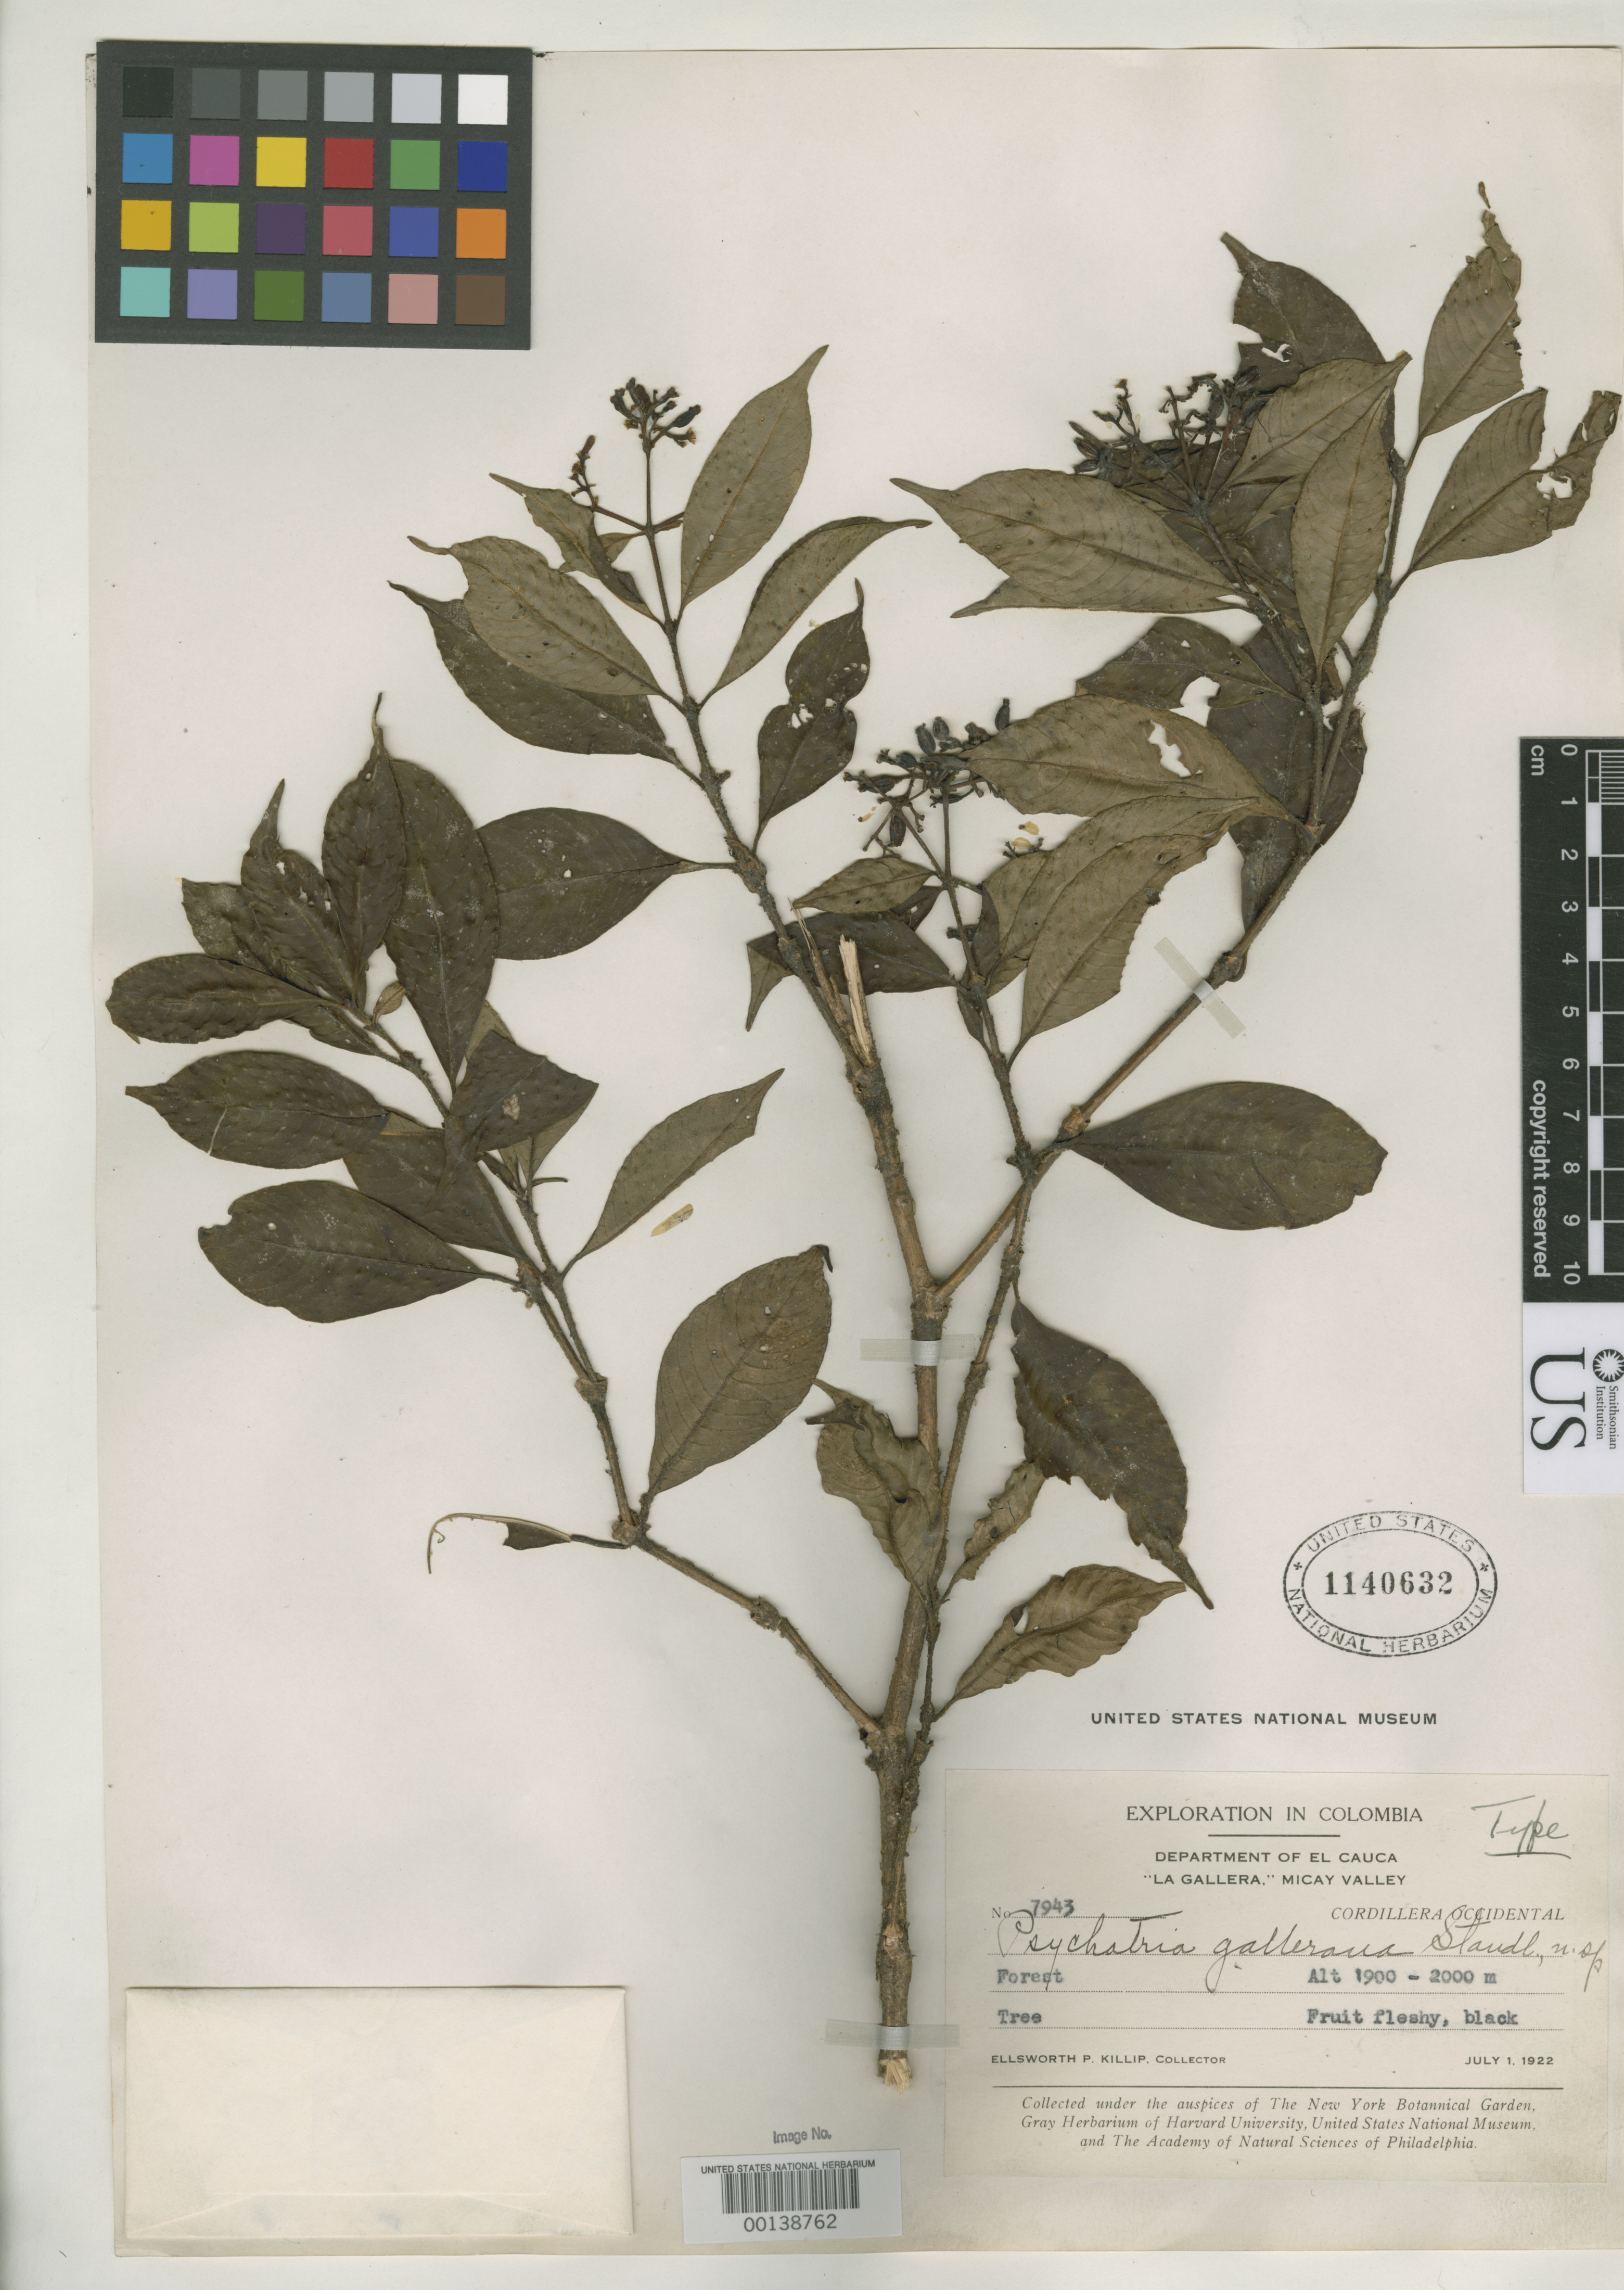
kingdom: Plantae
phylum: Tracheophyta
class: Magnoliopsida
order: Gentianales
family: Rubiaceae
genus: Psychotria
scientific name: Psychotria gallerana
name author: Standl.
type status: Holotype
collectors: E. P. Killip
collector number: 7943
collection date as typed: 01 Jul 1922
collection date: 1922-07-01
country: Colombia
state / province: Cauca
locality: La Gallera, Micay Valley.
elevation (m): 1900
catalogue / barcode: US 1140632